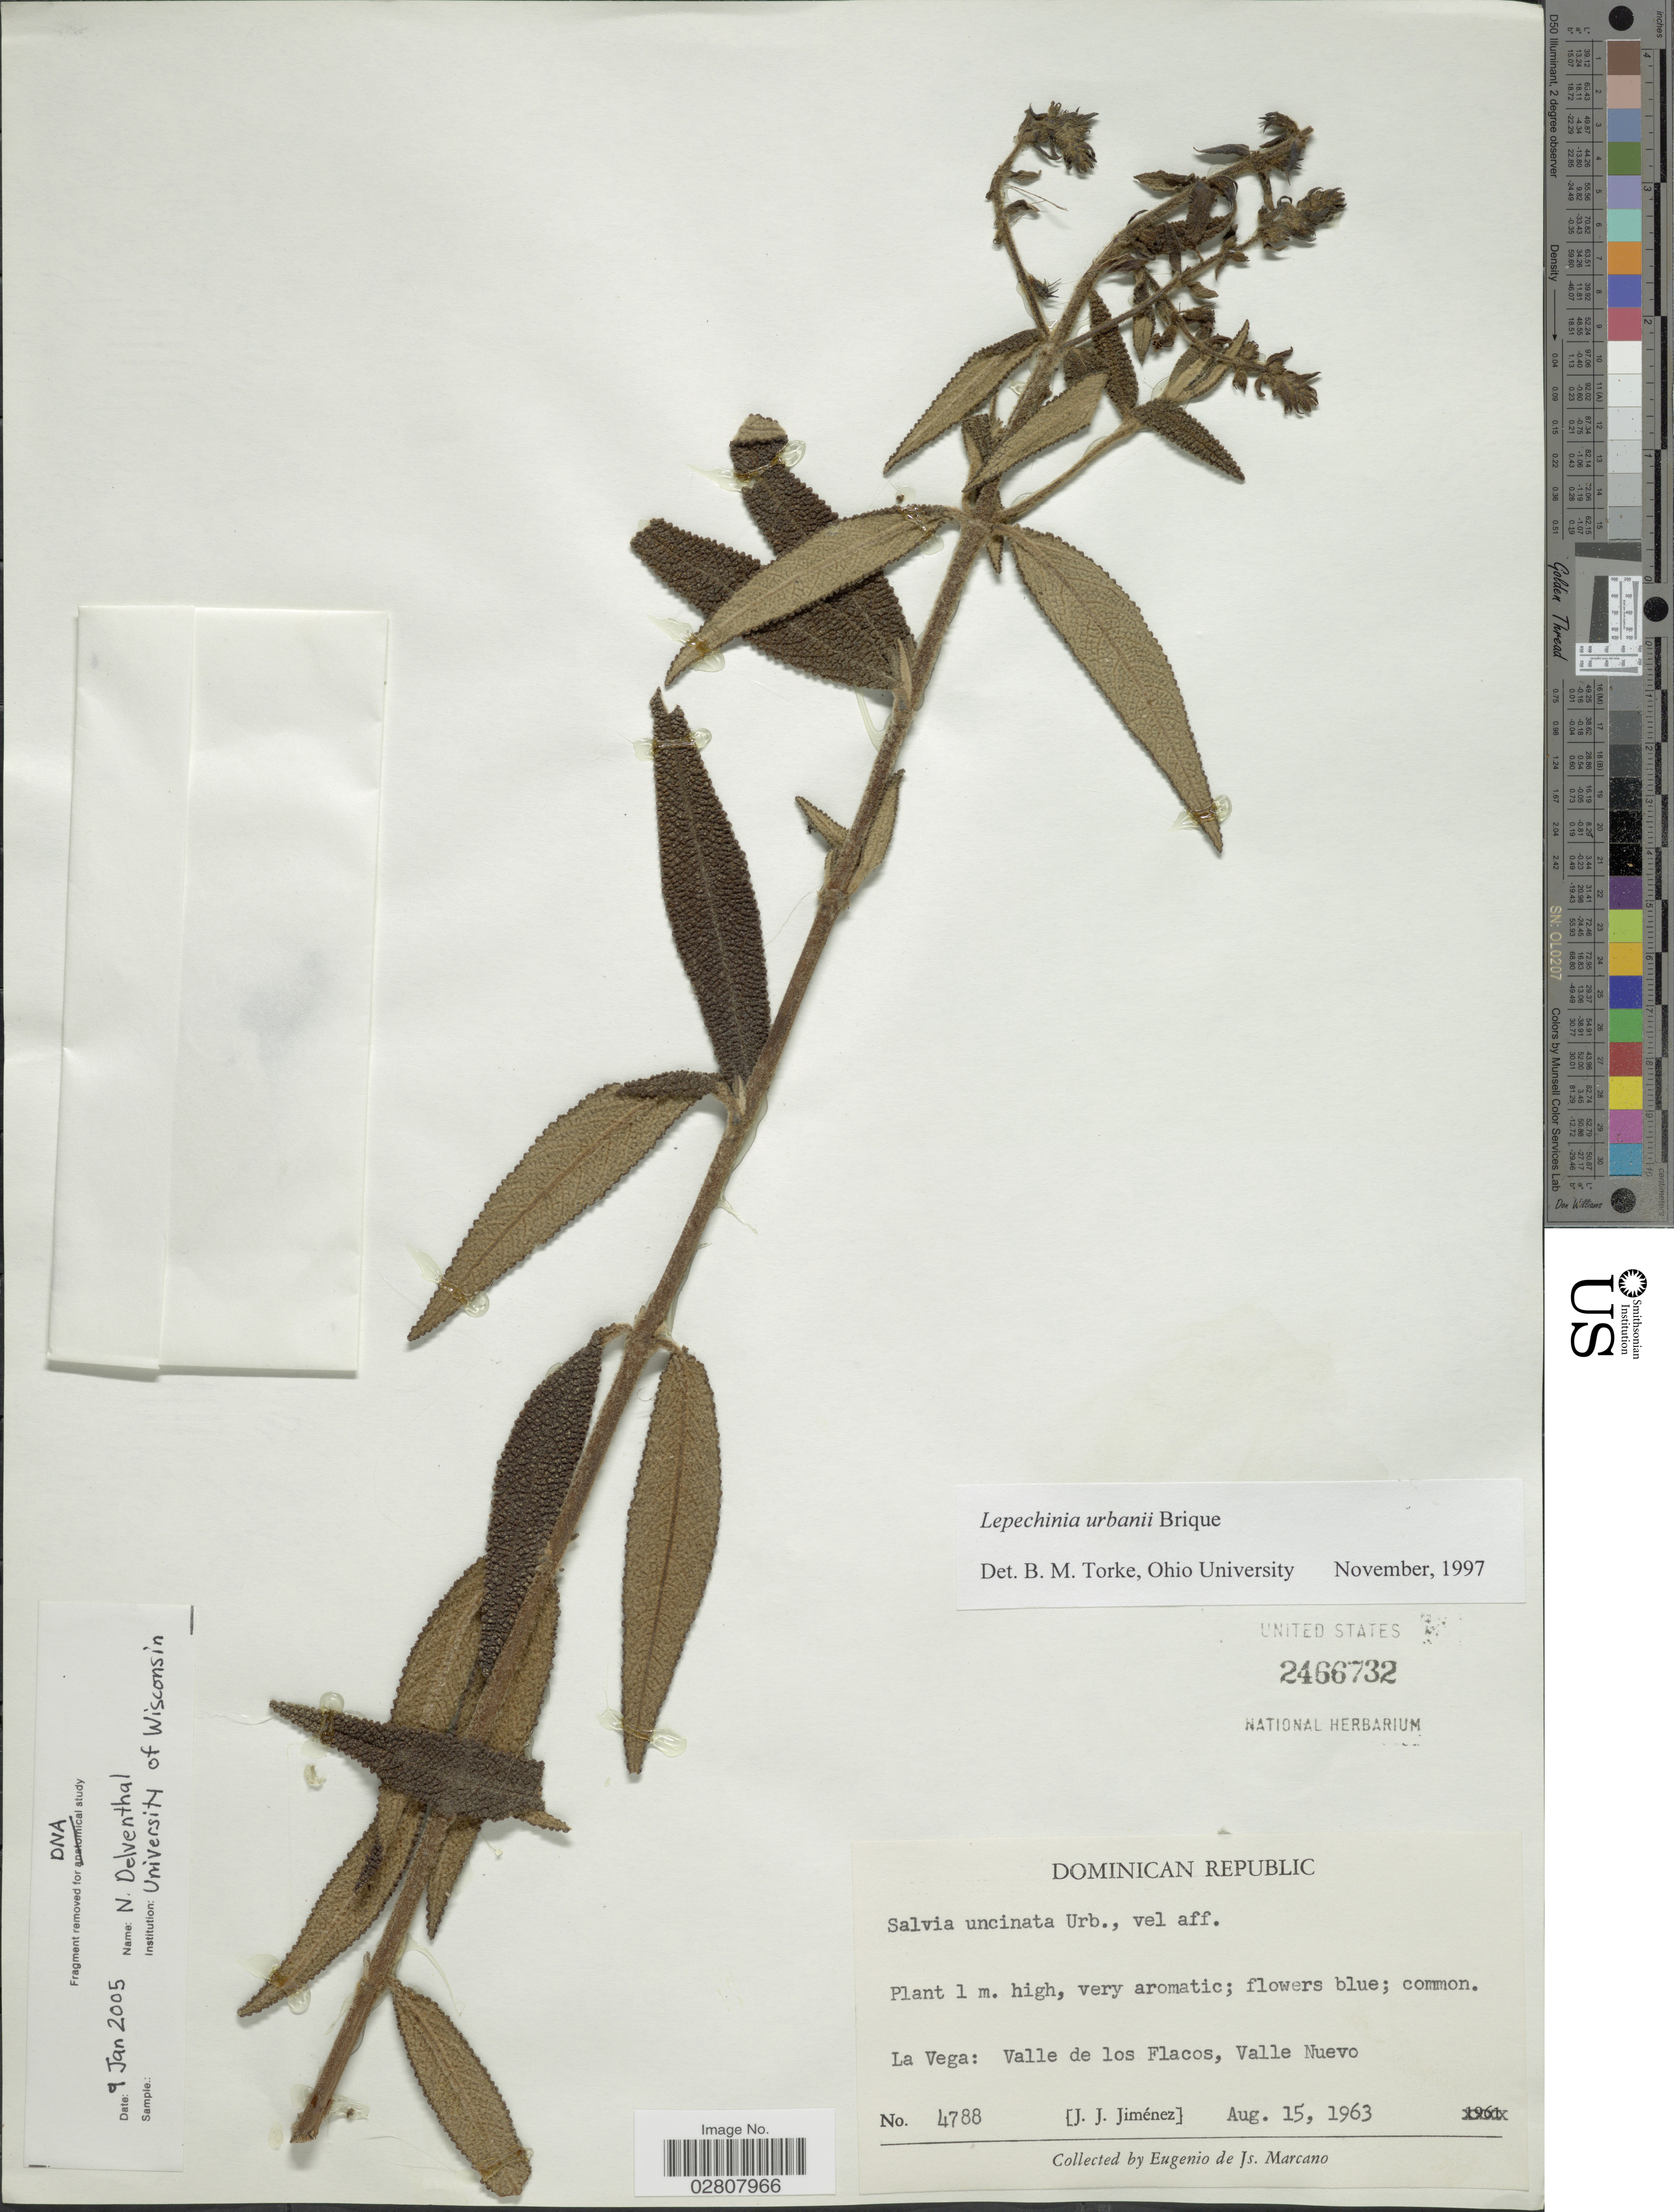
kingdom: Plantae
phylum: Tracheophyta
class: Magnoliopsida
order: Lamiales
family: Lamiaceae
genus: Lepechinia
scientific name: Lepechinia urbanii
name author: (Briq.) Epling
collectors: J. J. Jiménez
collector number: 4788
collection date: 1963-08-15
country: Dominican Republic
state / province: La Vega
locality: Valle de los Flacos, Valle Nuevo.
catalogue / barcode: US 2466732